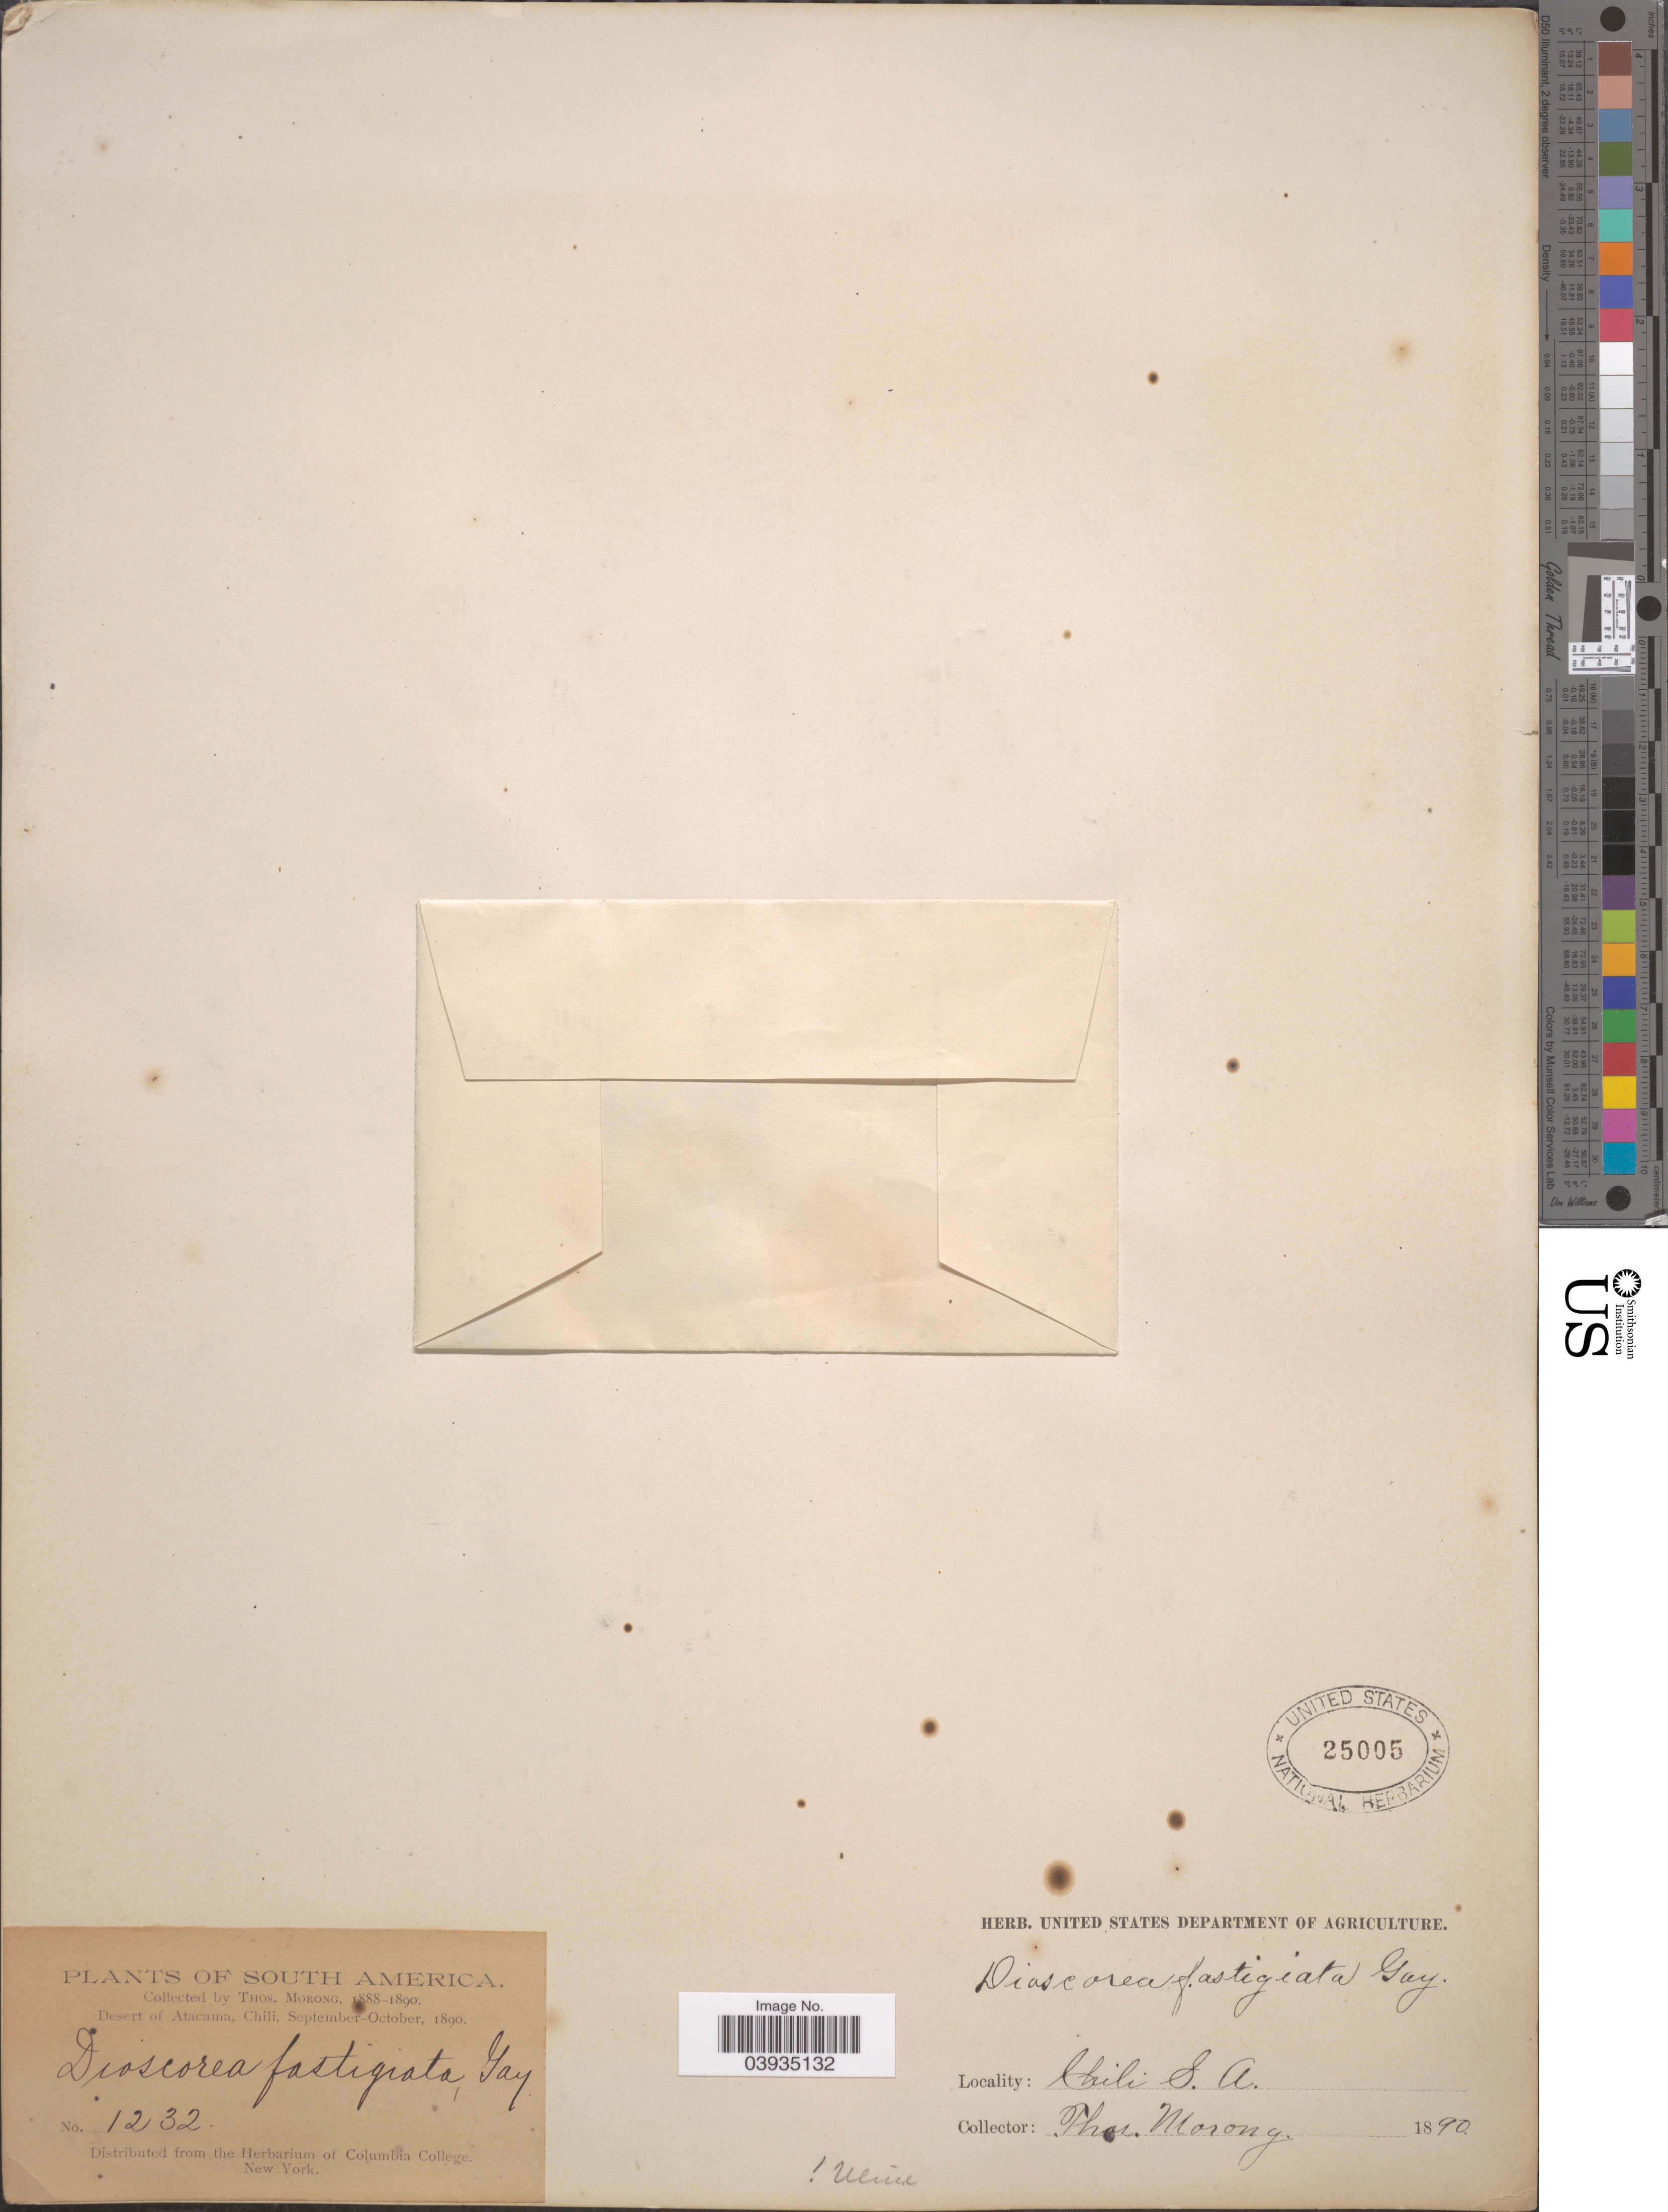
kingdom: Plantae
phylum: Tracheophyta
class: Liliopsida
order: Dioscoreales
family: Dioscoreaceae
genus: Dioscorea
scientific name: Dioscorea fastigiata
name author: Gay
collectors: ex herb. T. Morong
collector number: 1232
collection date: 1890-09/1890-10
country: Chile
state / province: Atacama (III)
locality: Desert of Atacama.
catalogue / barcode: US 25005